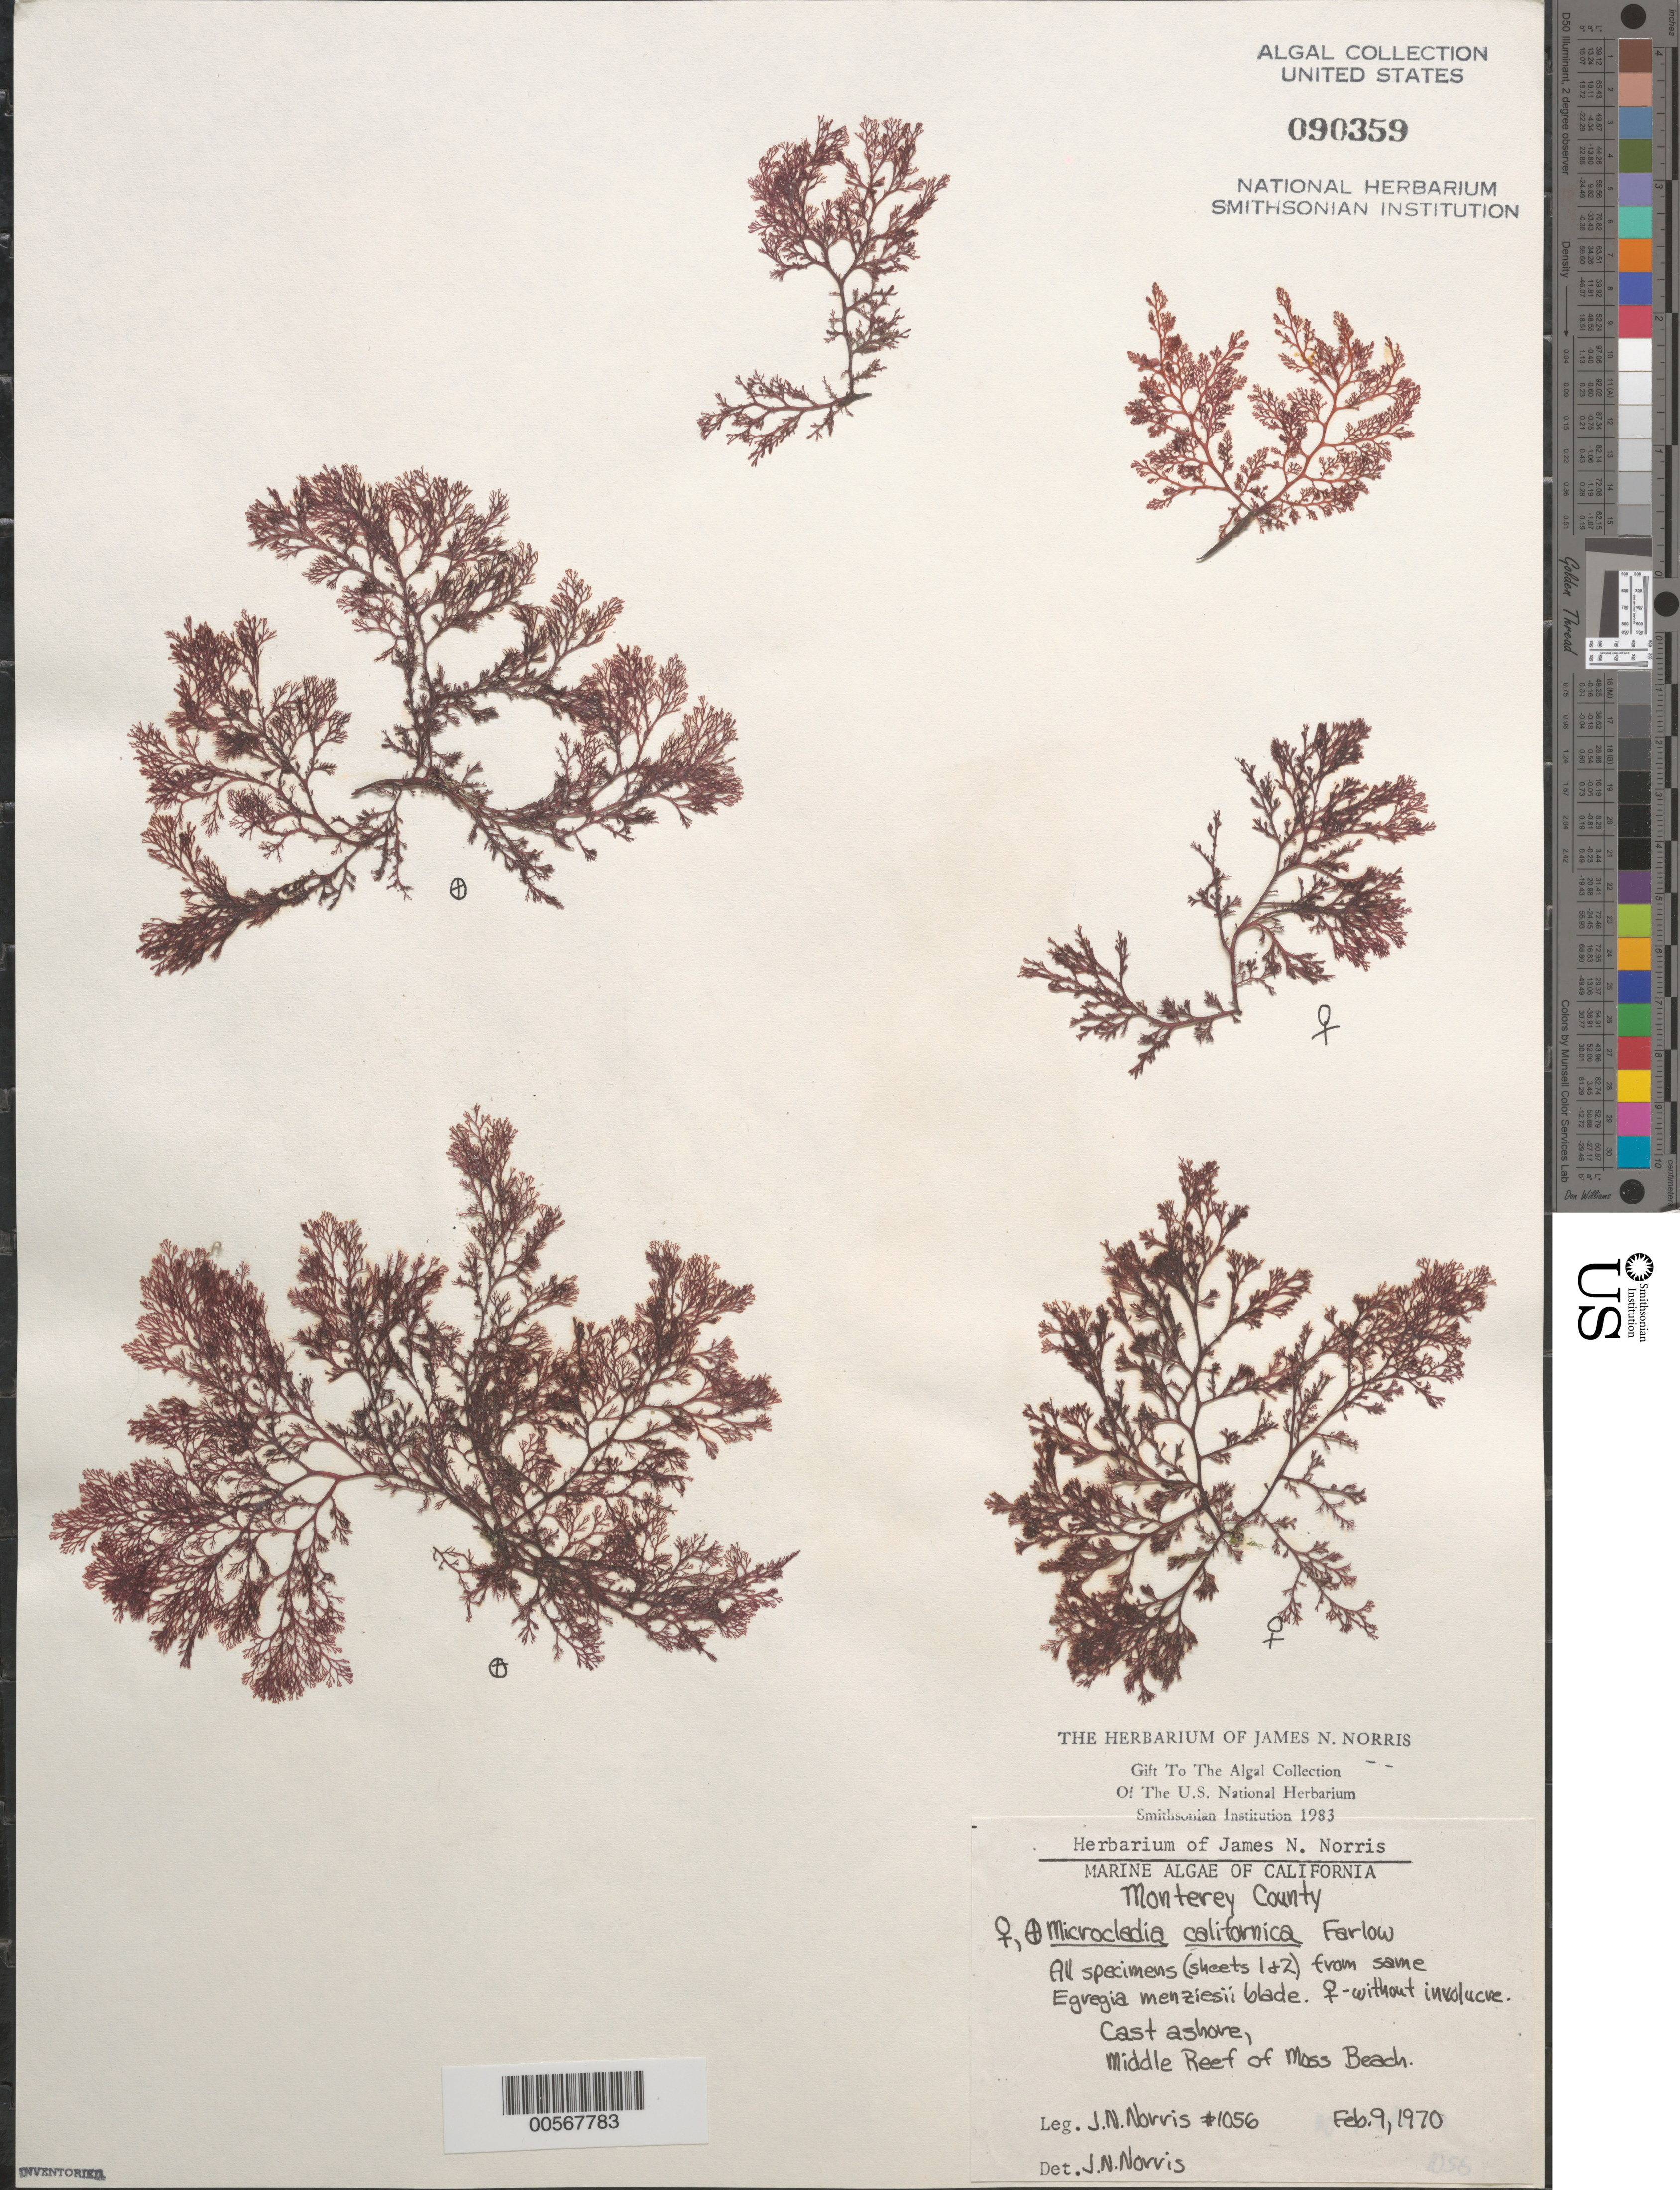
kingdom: Plantae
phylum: Rhodophyta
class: Florideophyceae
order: Ceramiales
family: Ceramiaceae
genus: Campylaephora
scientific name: Campylaephora californica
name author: (Farl.) T.O. Cho in T.O. Cho et al.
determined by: Algae name updating Project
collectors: J. N. Norris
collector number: JN-1056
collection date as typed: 09 Feb 1970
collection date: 1970-02-09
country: United States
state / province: California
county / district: Monterey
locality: Middle Reef of Moss Beach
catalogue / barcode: US 90359